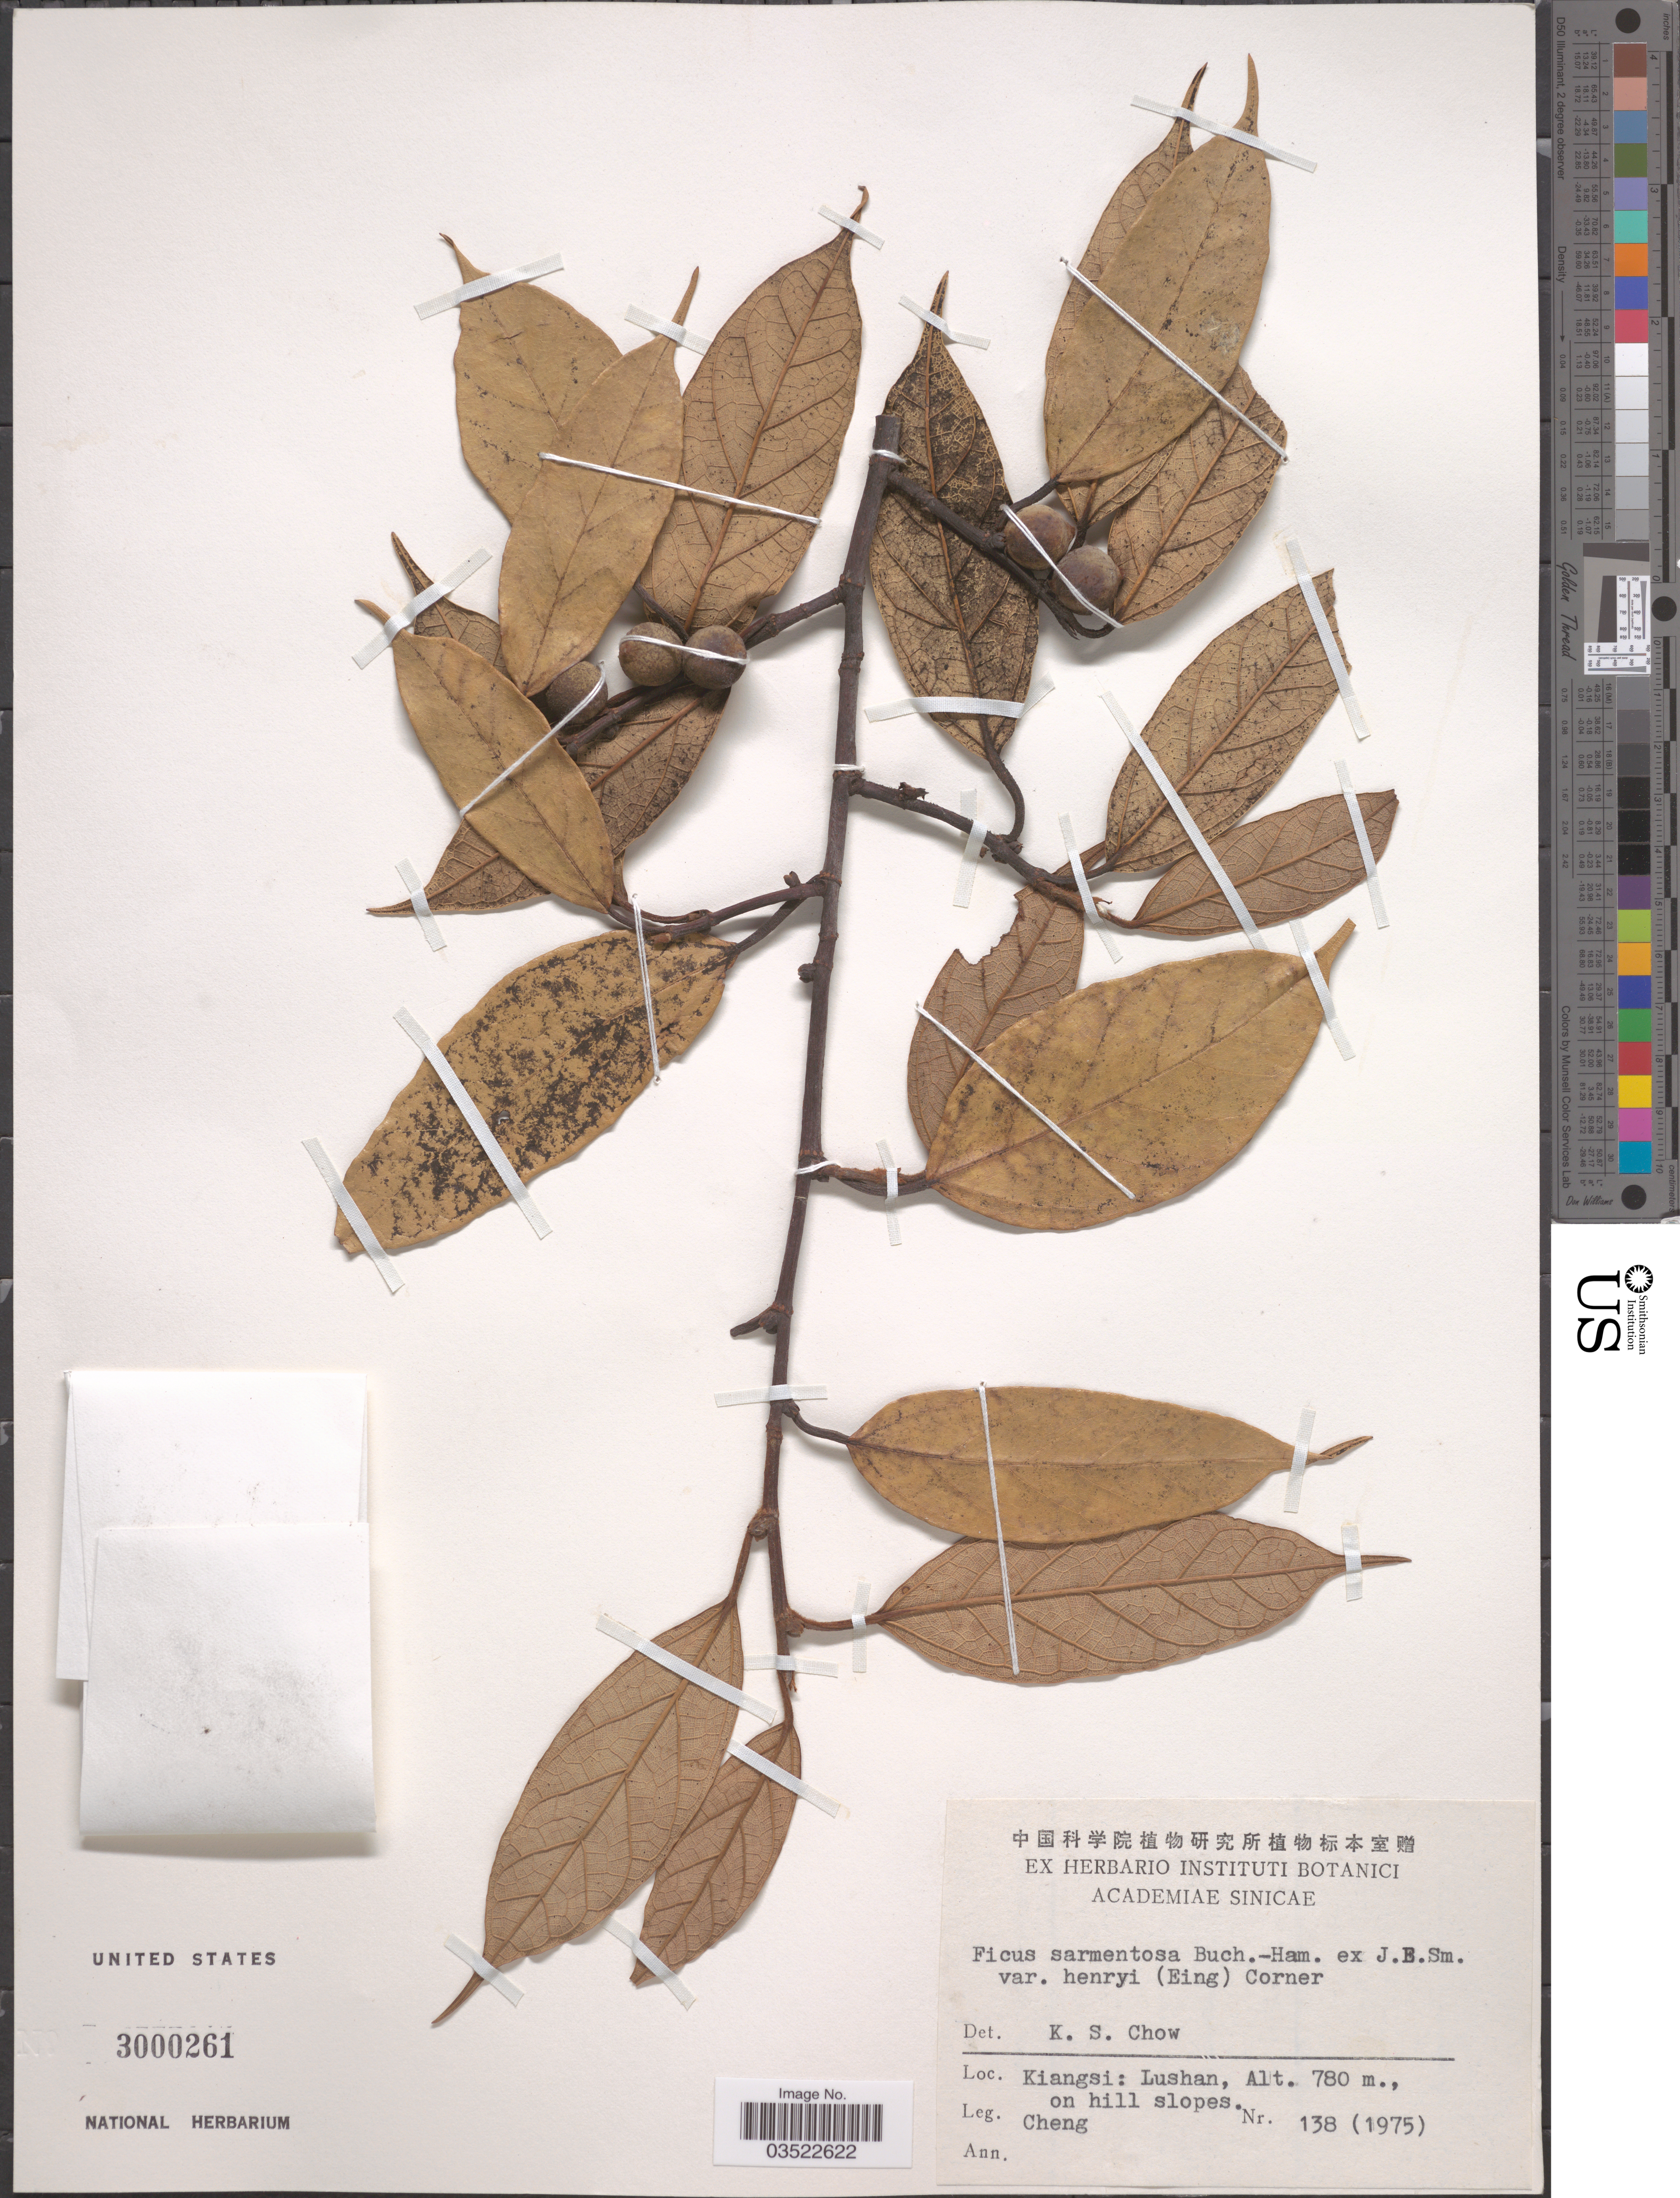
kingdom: Plantae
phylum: Tracheophyta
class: Magnoliopsida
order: Rosales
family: Moraceae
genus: Ficus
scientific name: Ficus sarmentosa var. henryi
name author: (King ex Oliv.) Corner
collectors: -. Cheng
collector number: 138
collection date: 1975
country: China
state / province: Jiangxi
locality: Kiangsi: Lushan, on hill slopes.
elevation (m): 780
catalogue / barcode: US 3000261